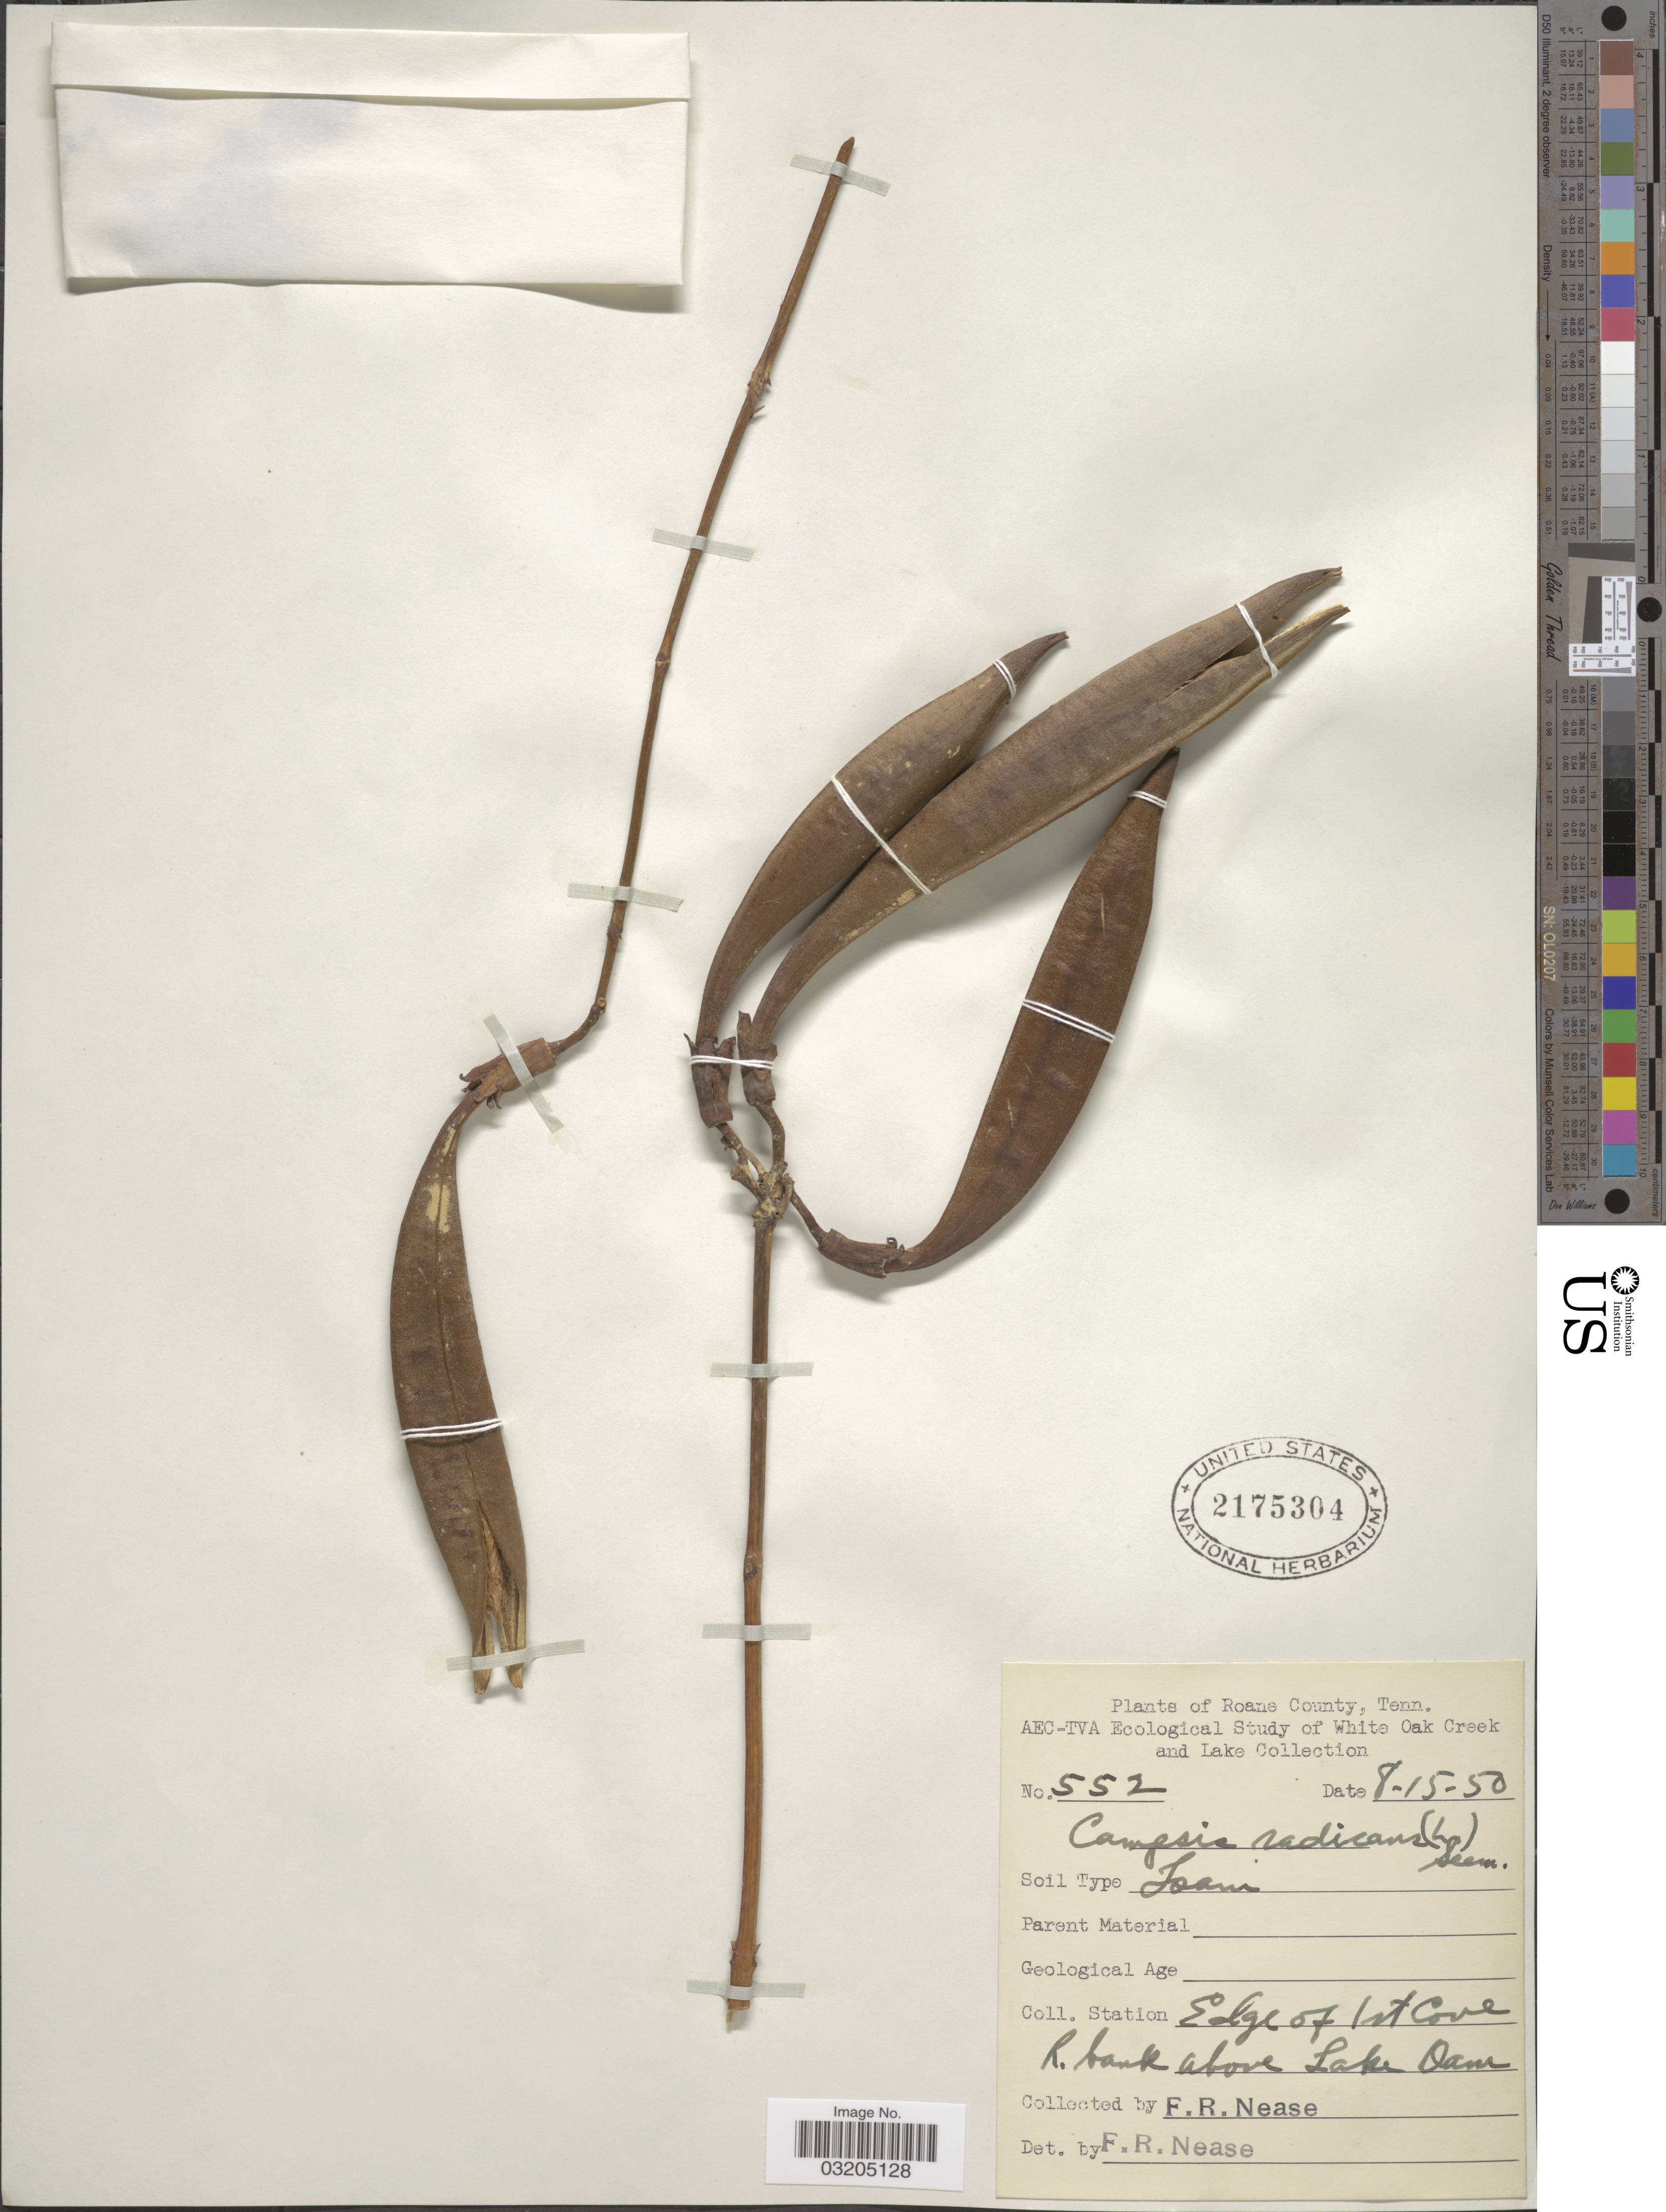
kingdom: Plantae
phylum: Tracheophyta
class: Magnoliopsida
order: Lamiales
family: Bignoniaceae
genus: Campsis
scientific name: Campsis radicans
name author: (L.) Seem.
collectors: F. Nease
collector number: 552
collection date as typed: Transcribed d/m/y: 15/8/50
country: United States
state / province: Tennessee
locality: Roane County. Edge of 1st Cove R. bank above Lake Dam.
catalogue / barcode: US 2175304